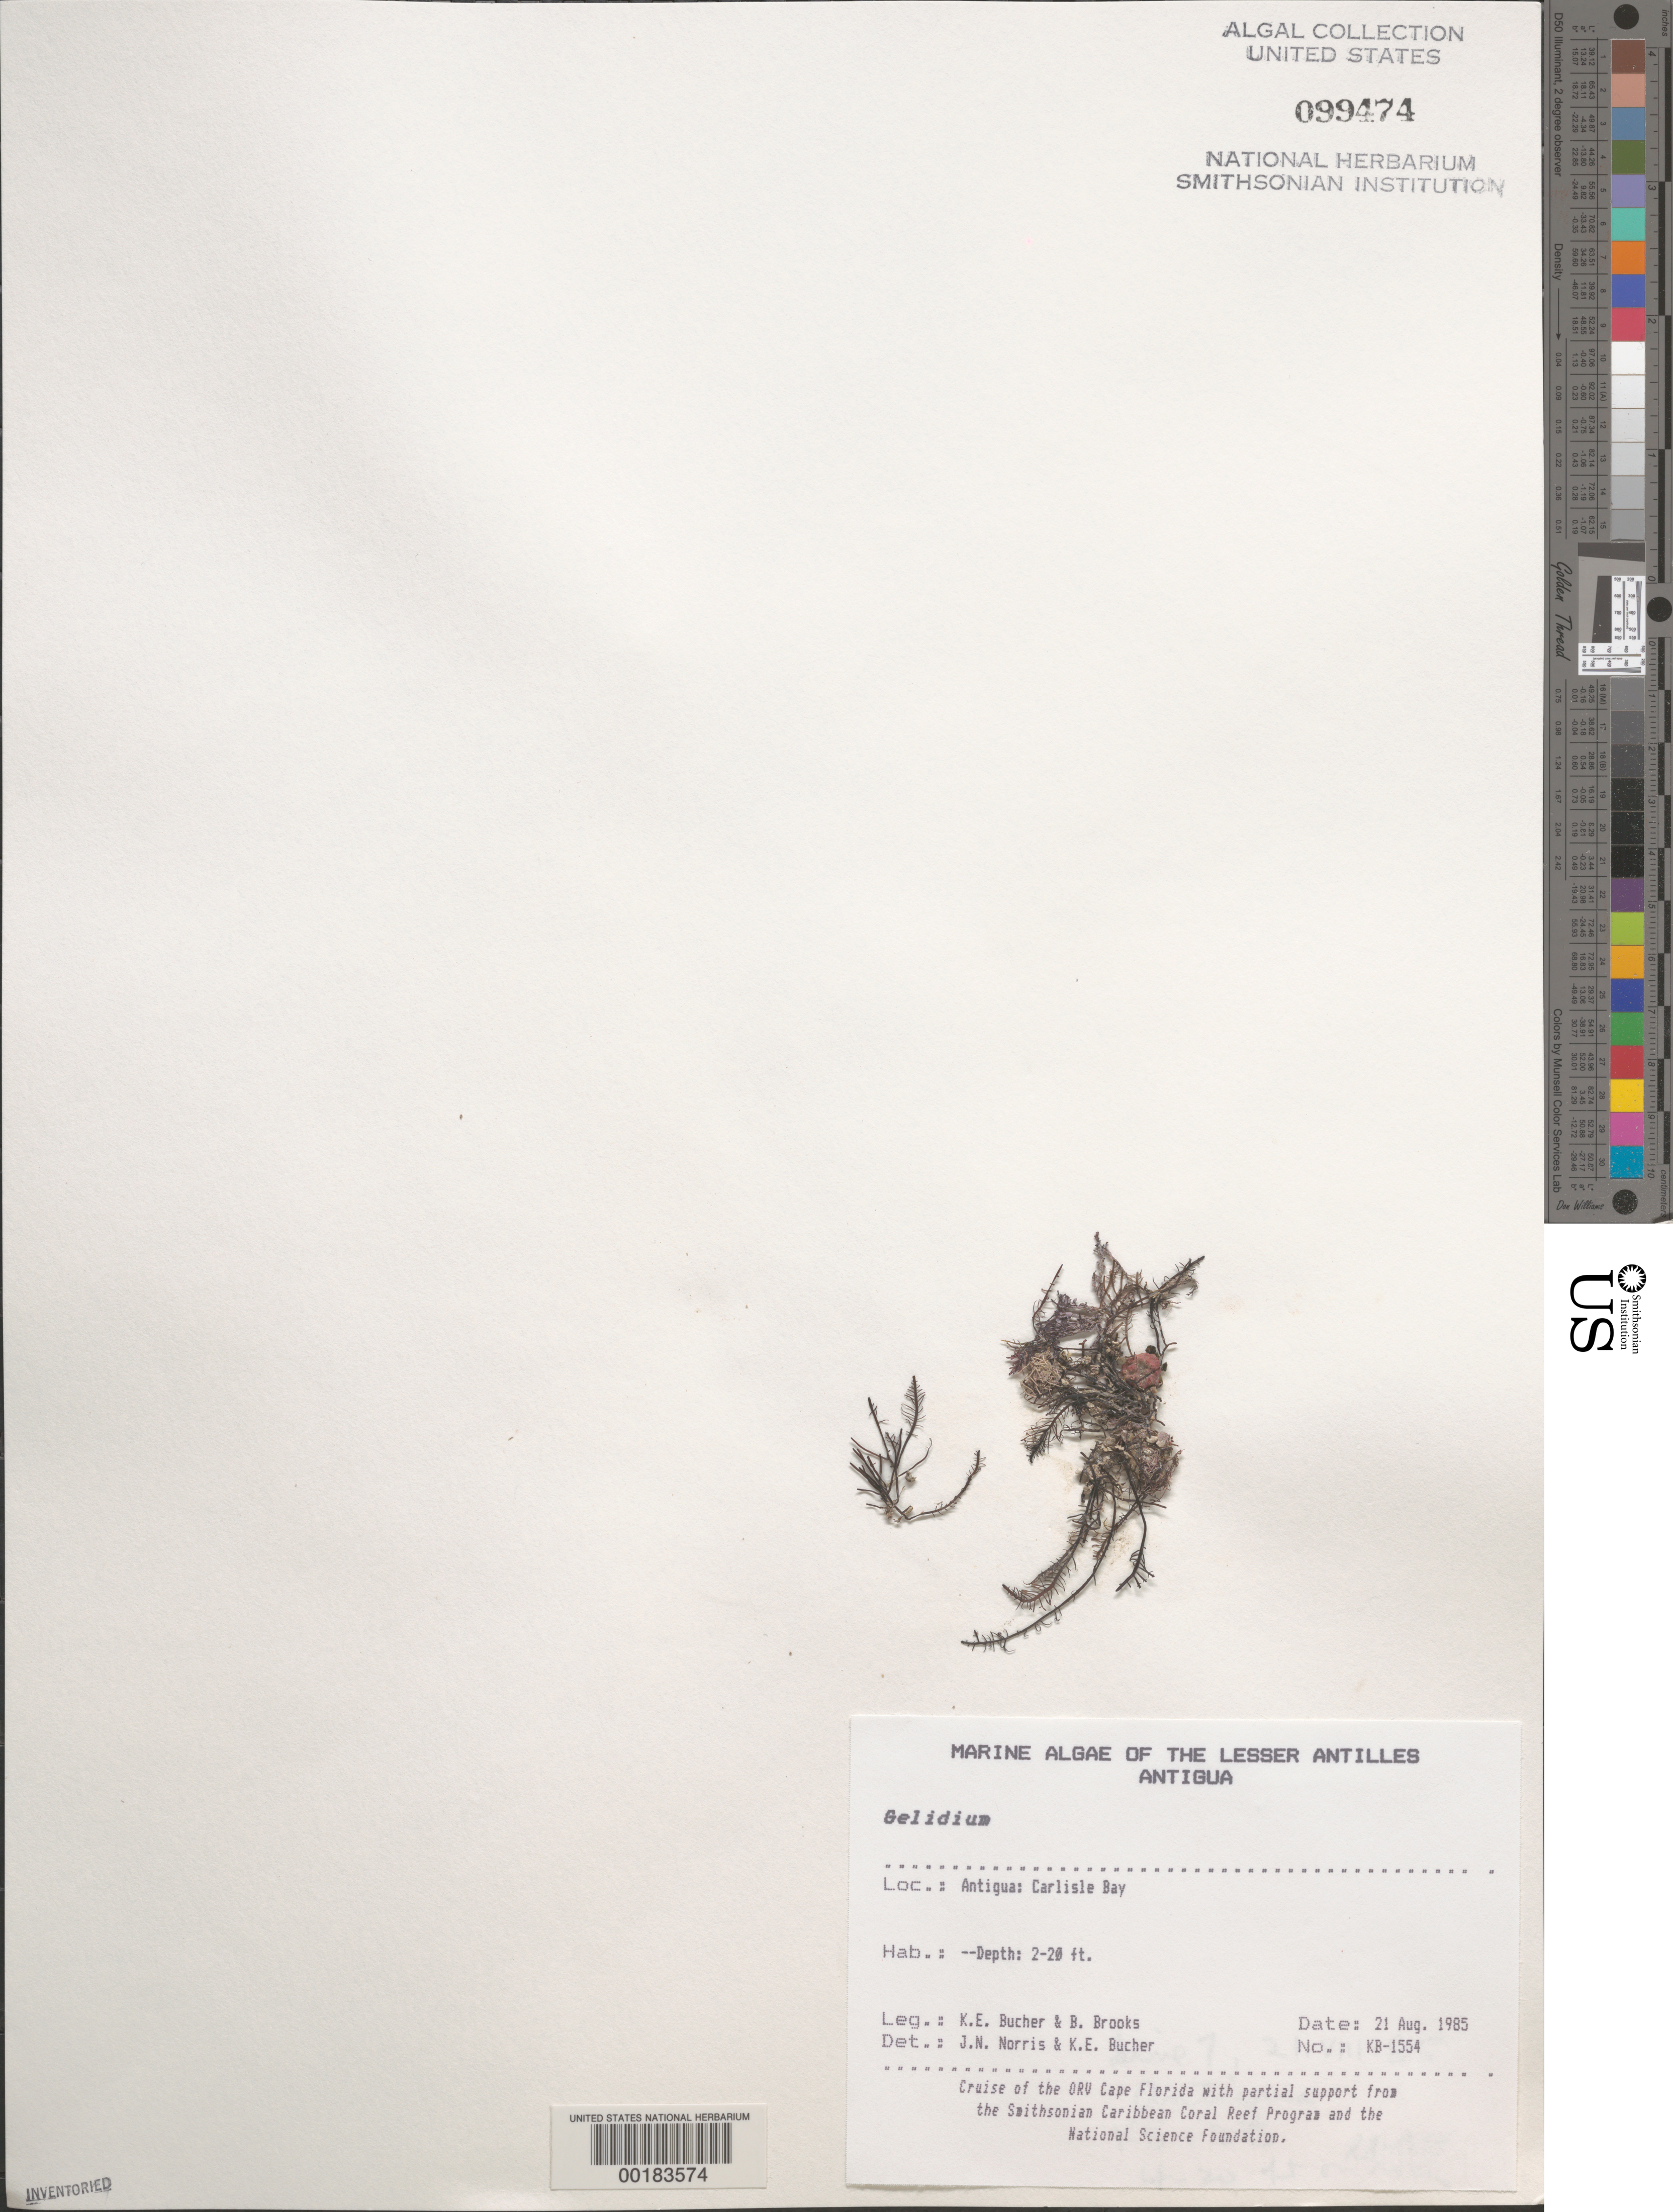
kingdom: Plantae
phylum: Rhodophyta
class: Florideophyceae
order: Gelidiales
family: Gelidiaceae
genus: Gelidium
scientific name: Gelidium sp.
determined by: Norris, J. N.; Bucher, K. E.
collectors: K. E. Bucher & B. Brooks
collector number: KB-1554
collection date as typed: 21 Aug 1985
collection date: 1985-08-21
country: Antigua and Barbuda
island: Antigua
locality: Carlisle Bay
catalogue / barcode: US 99474